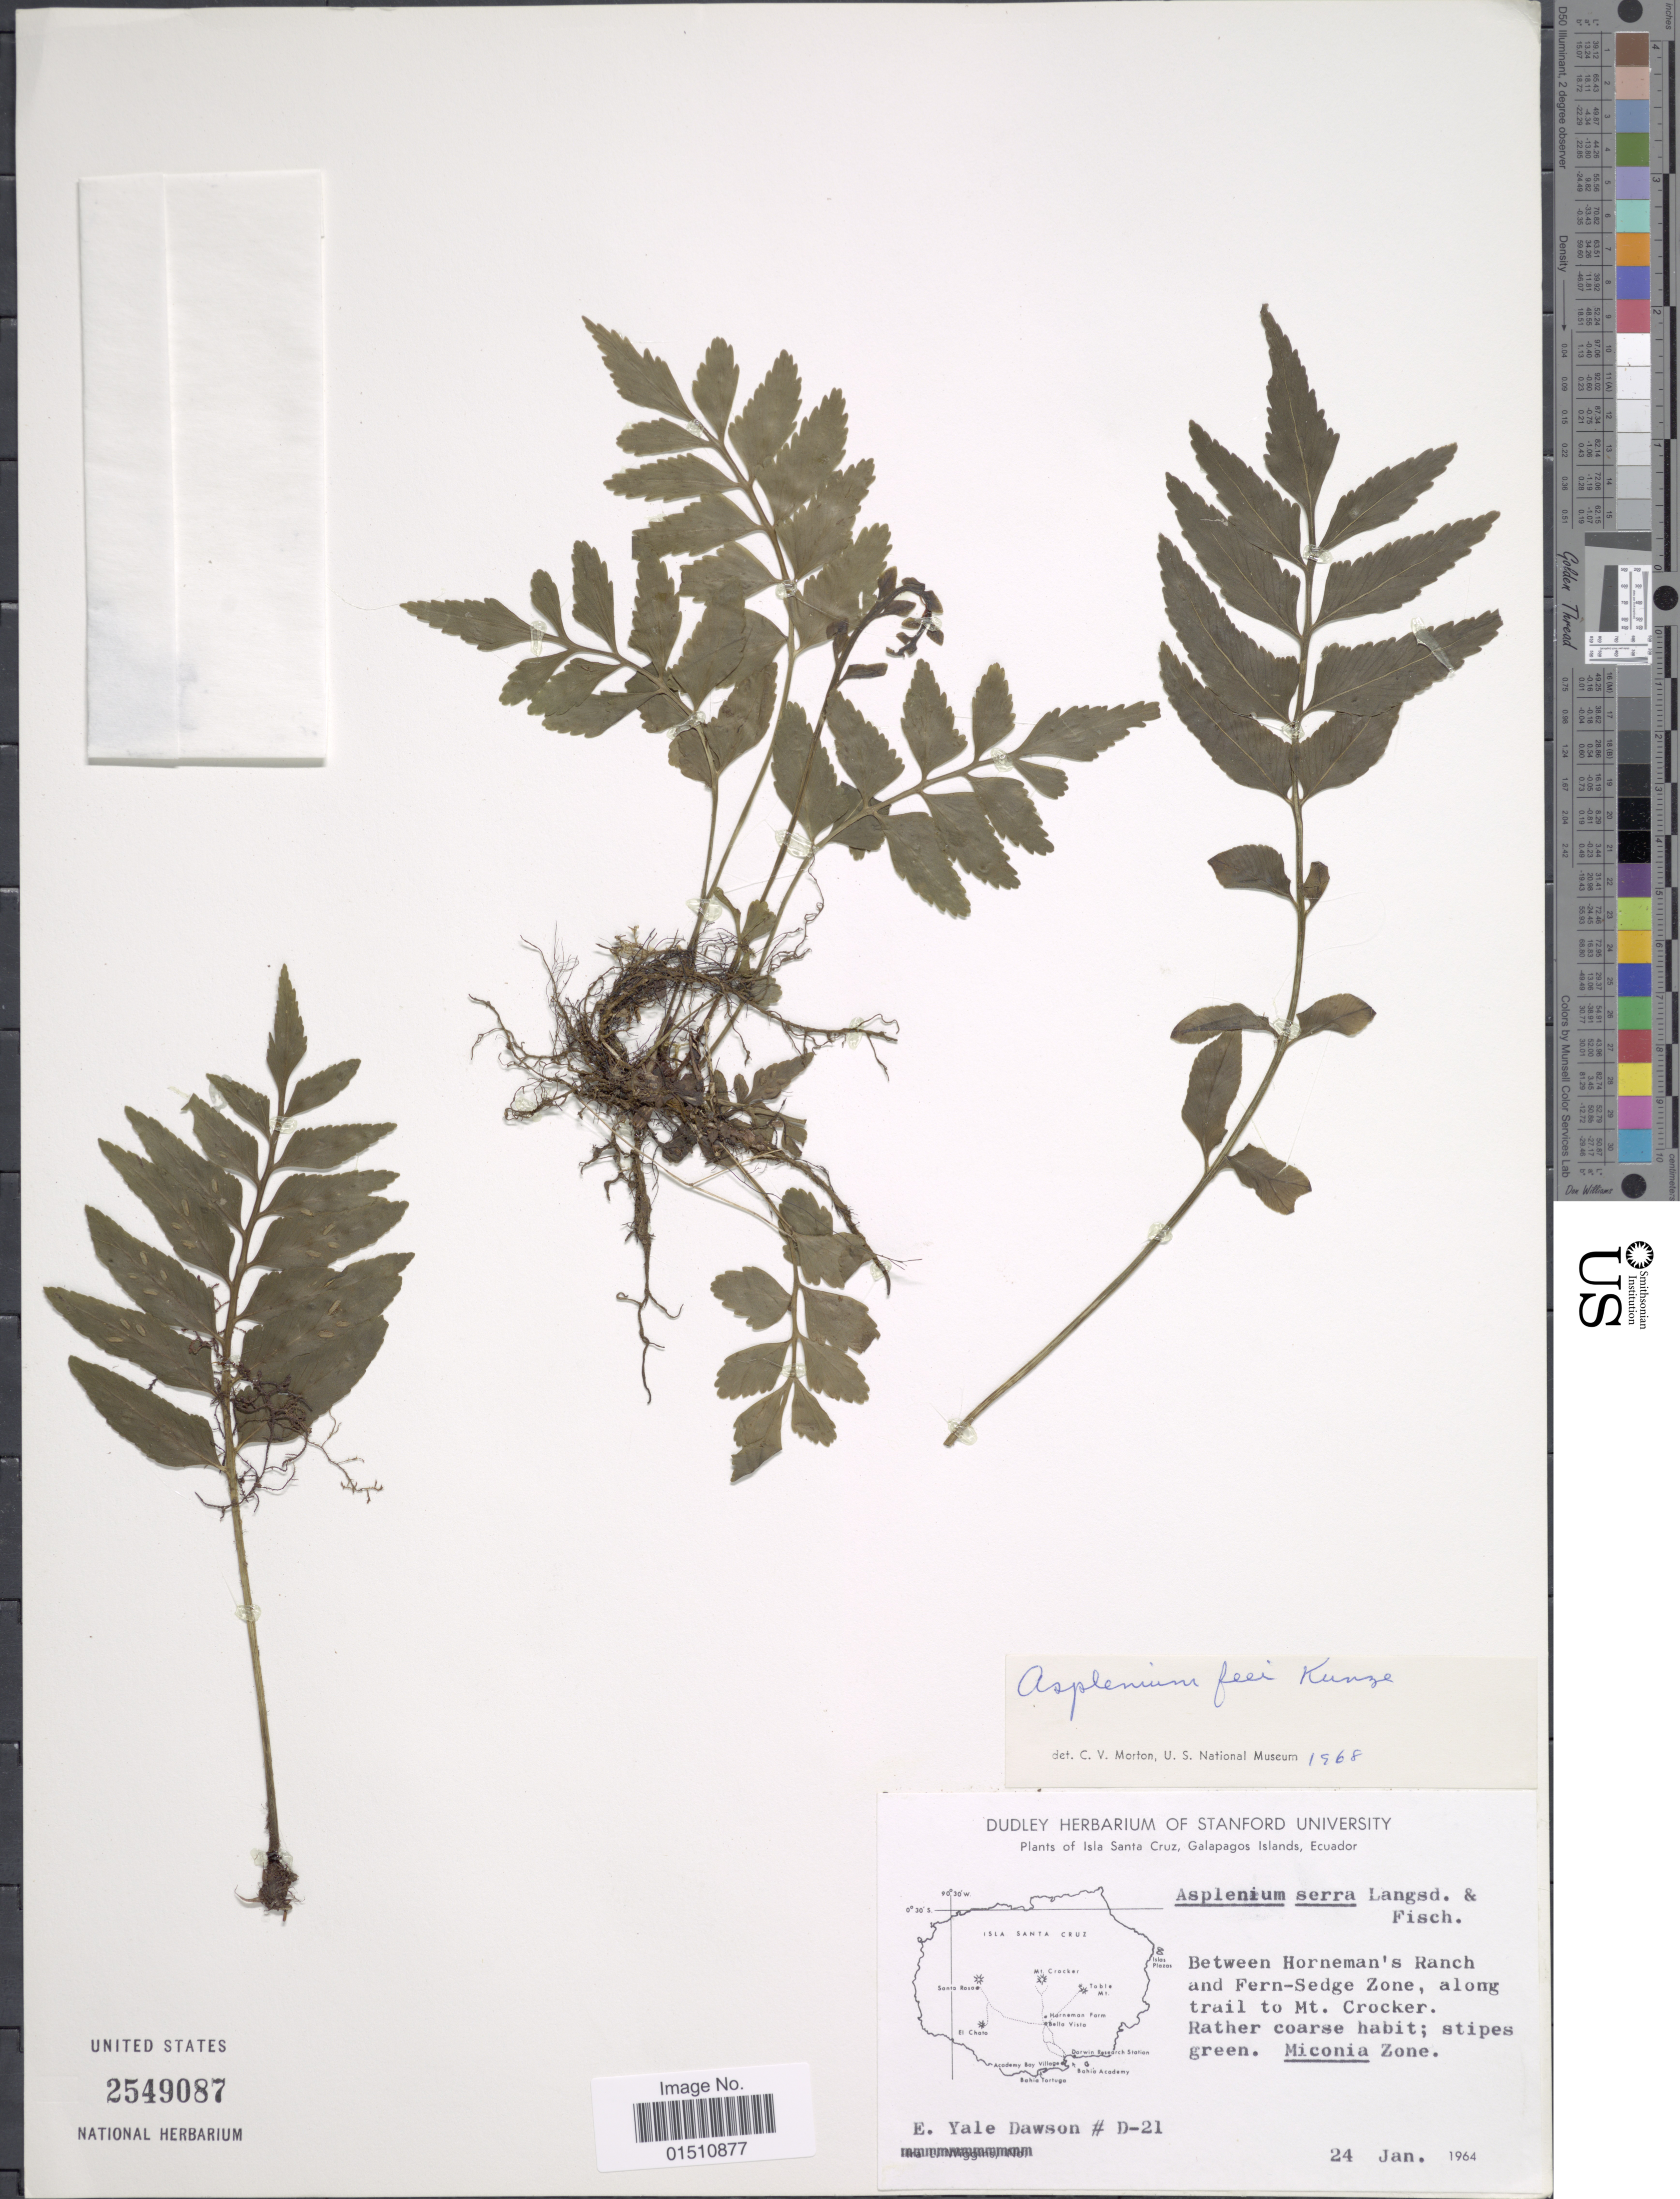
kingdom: Plantae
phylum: Tracheophyta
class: Polypodiopsida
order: Polypodiales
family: Aspleniaceae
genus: Asplenium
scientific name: Asplenium feei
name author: Kunze ex Fée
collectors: N. Yensen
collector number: D-21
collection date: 1964-01-24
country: Ecuador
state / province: Colón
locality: Isla Santa Cruz, Galapagos Islands, Ecuador, between Horneman's Ranch and Fern-Sedge Zone, along trail to Mt. Crocker. Rather coarse habit; stripes green. Miconia Zone.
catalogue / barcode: US 2549087